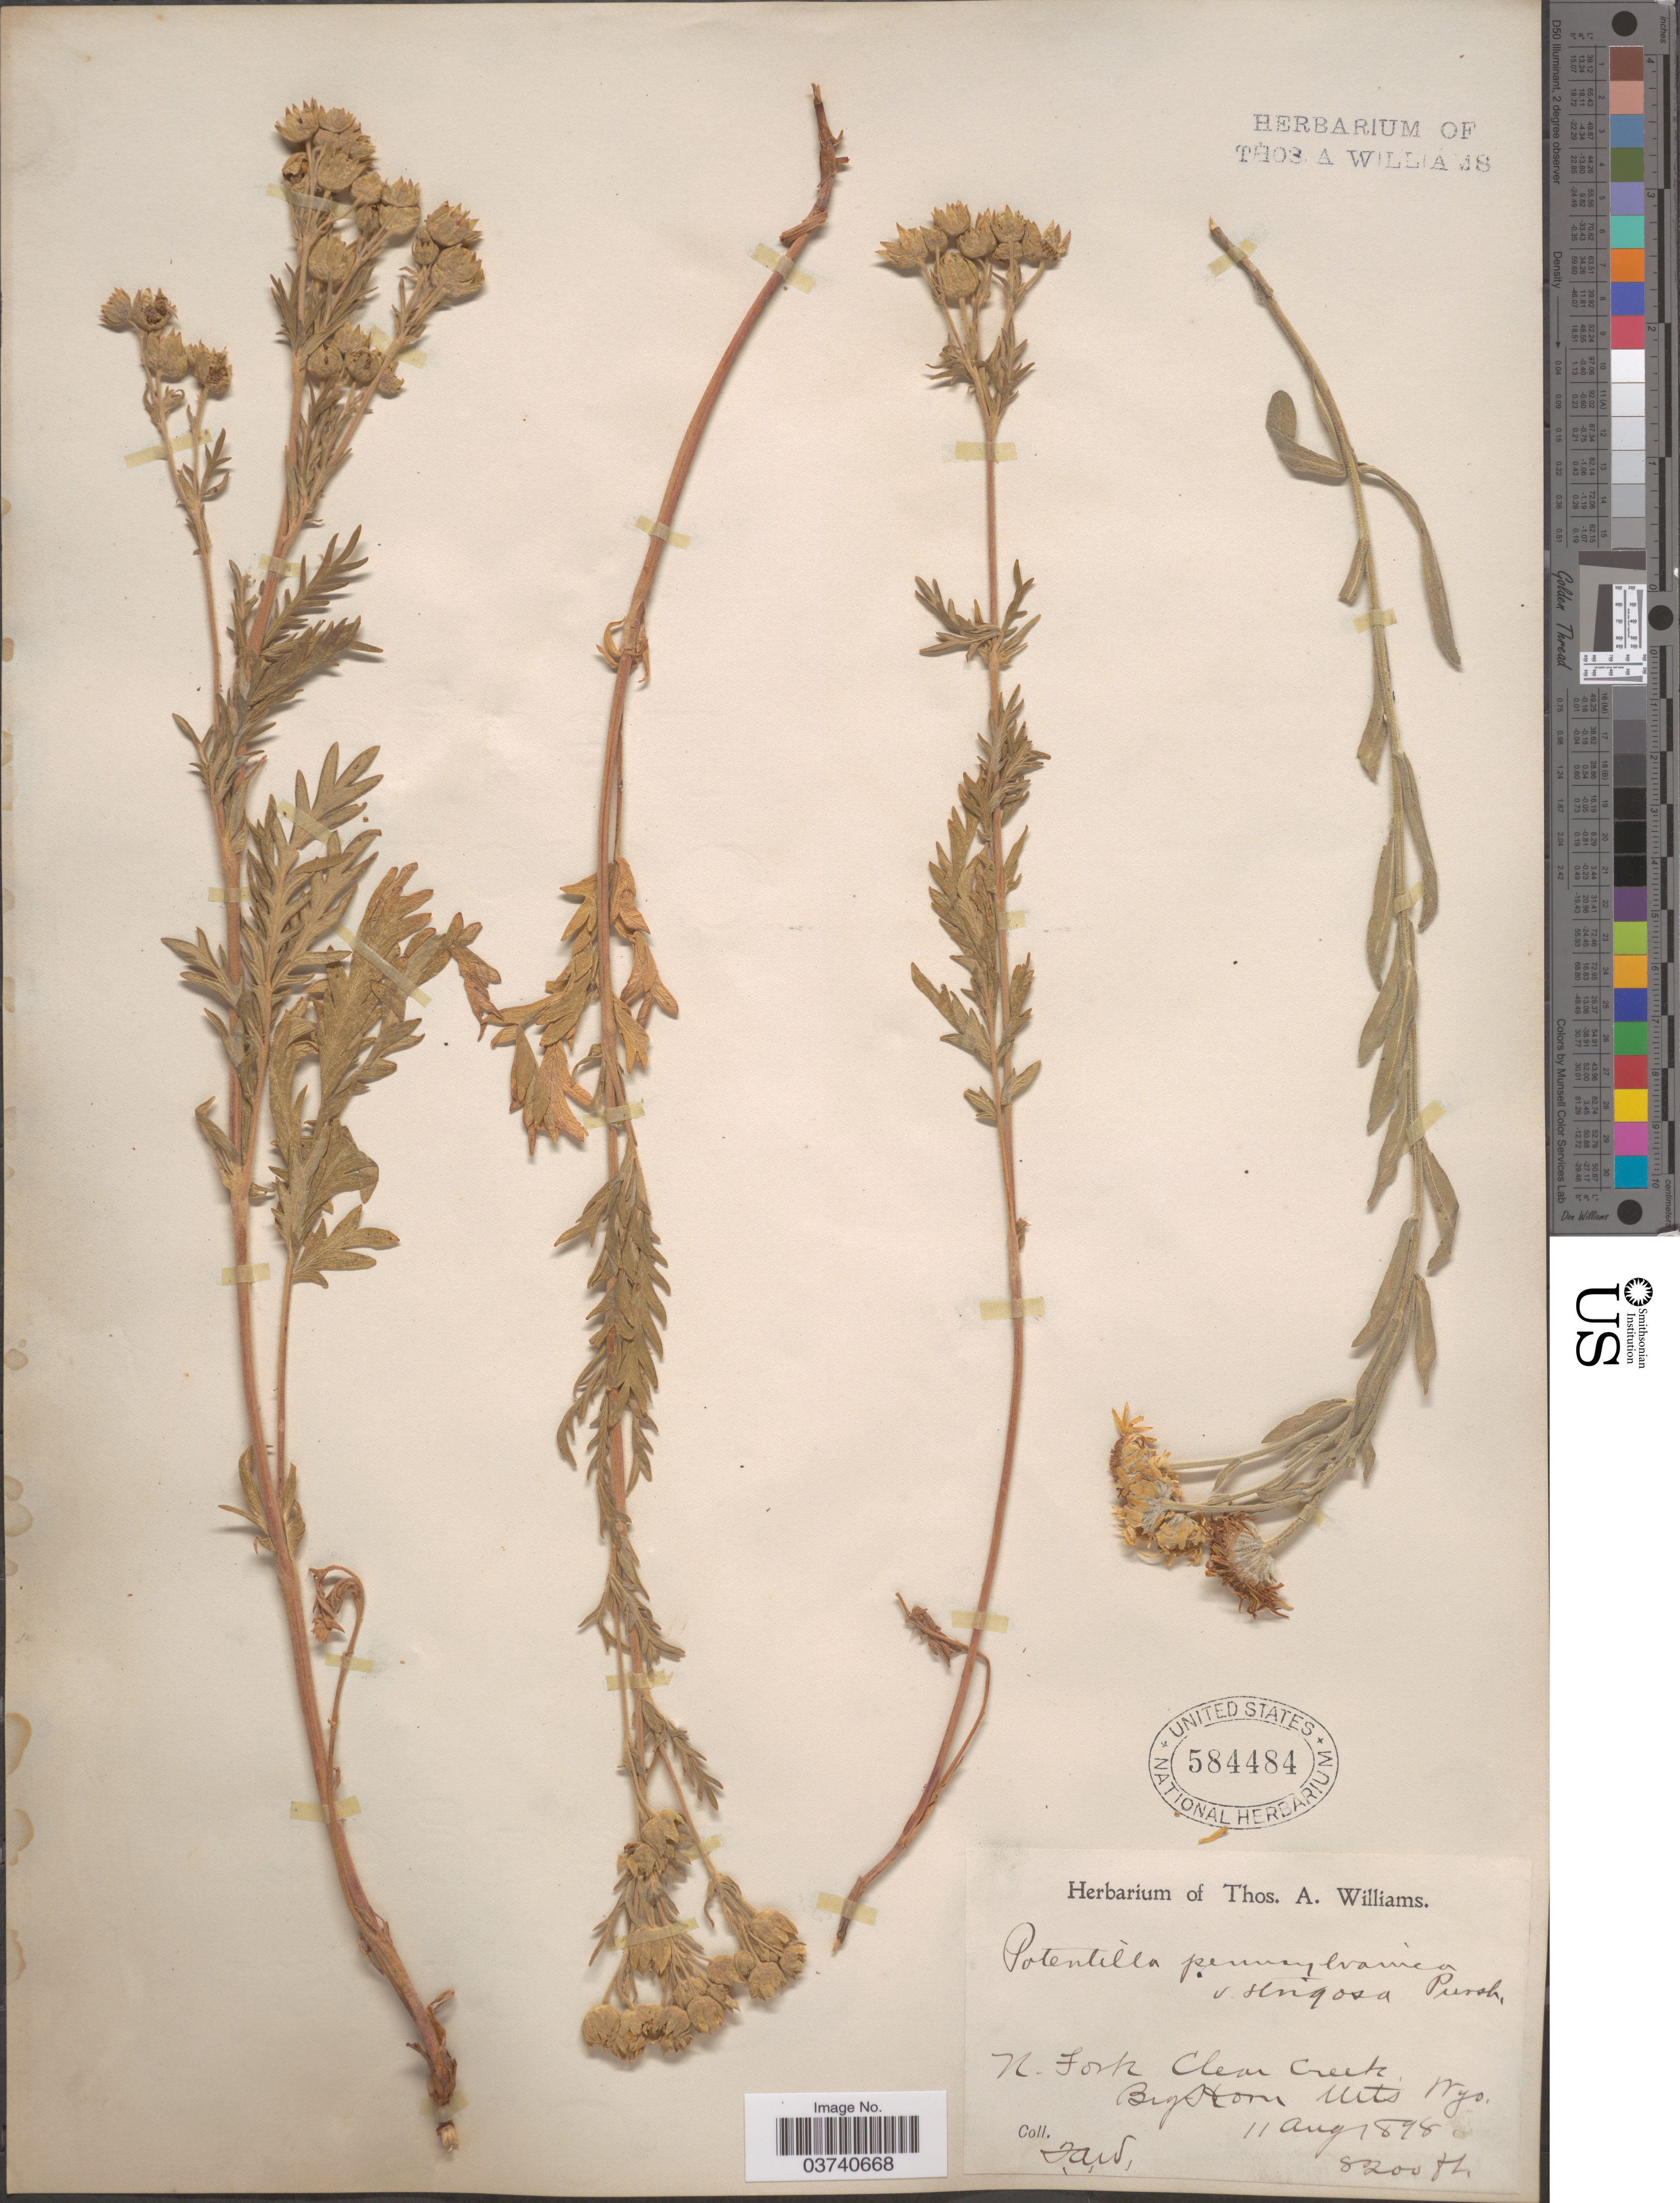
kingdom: Plantae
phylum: Tracheophyta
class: Magnoliopsida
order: Rosales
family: Rosaceae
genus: Potentilla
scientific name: Potentilla pensylvanica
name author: L.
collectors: T. A. Williams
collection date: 1898-08-11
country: United States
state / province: Wyoming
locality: N. Fork Clear Creek. Big Horn Mts.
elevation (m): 2499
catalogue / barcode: US 584484